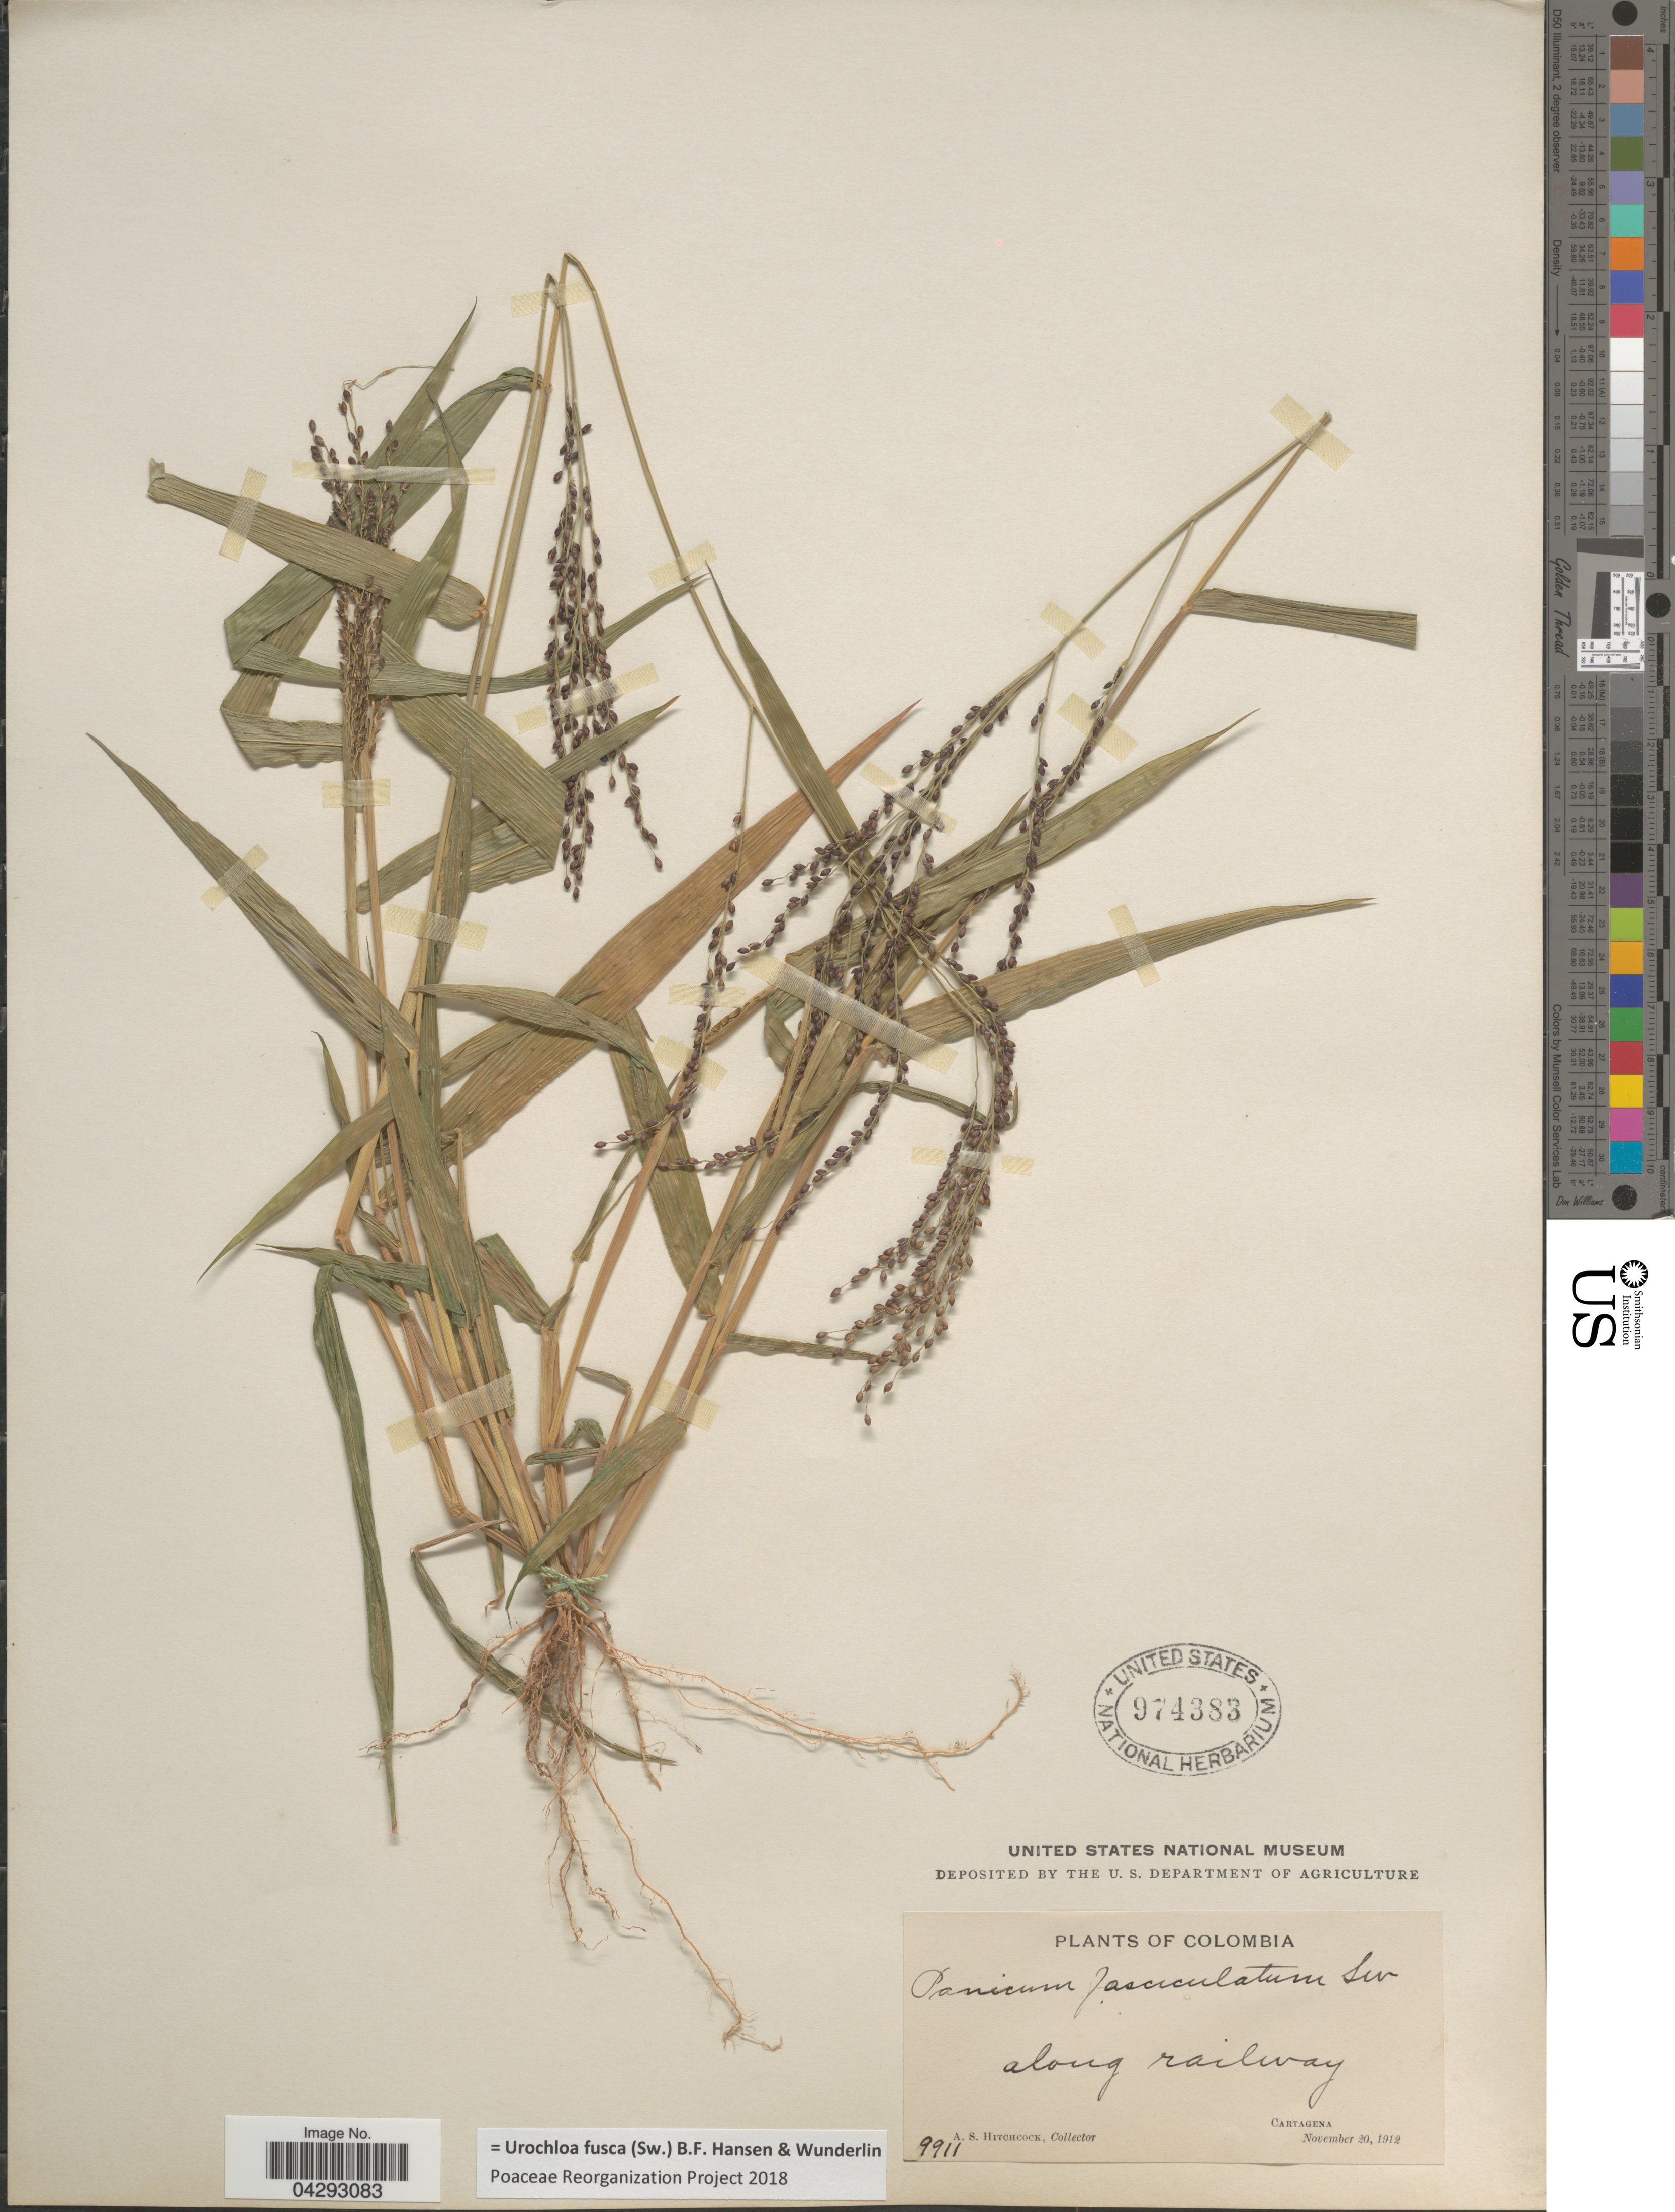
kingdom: Plantae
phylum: Tracheophyta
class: Liliopsida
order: Poales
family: Poaceae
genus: Urochloa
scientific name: Urochloa fusca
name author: (Sw.) B.F. Hansen & Wunderlin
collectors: A. S. Hitchcock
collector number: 9911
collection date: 1912-11-20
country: Colombia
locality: Along railway. Cartagena.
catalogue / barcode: US 974383